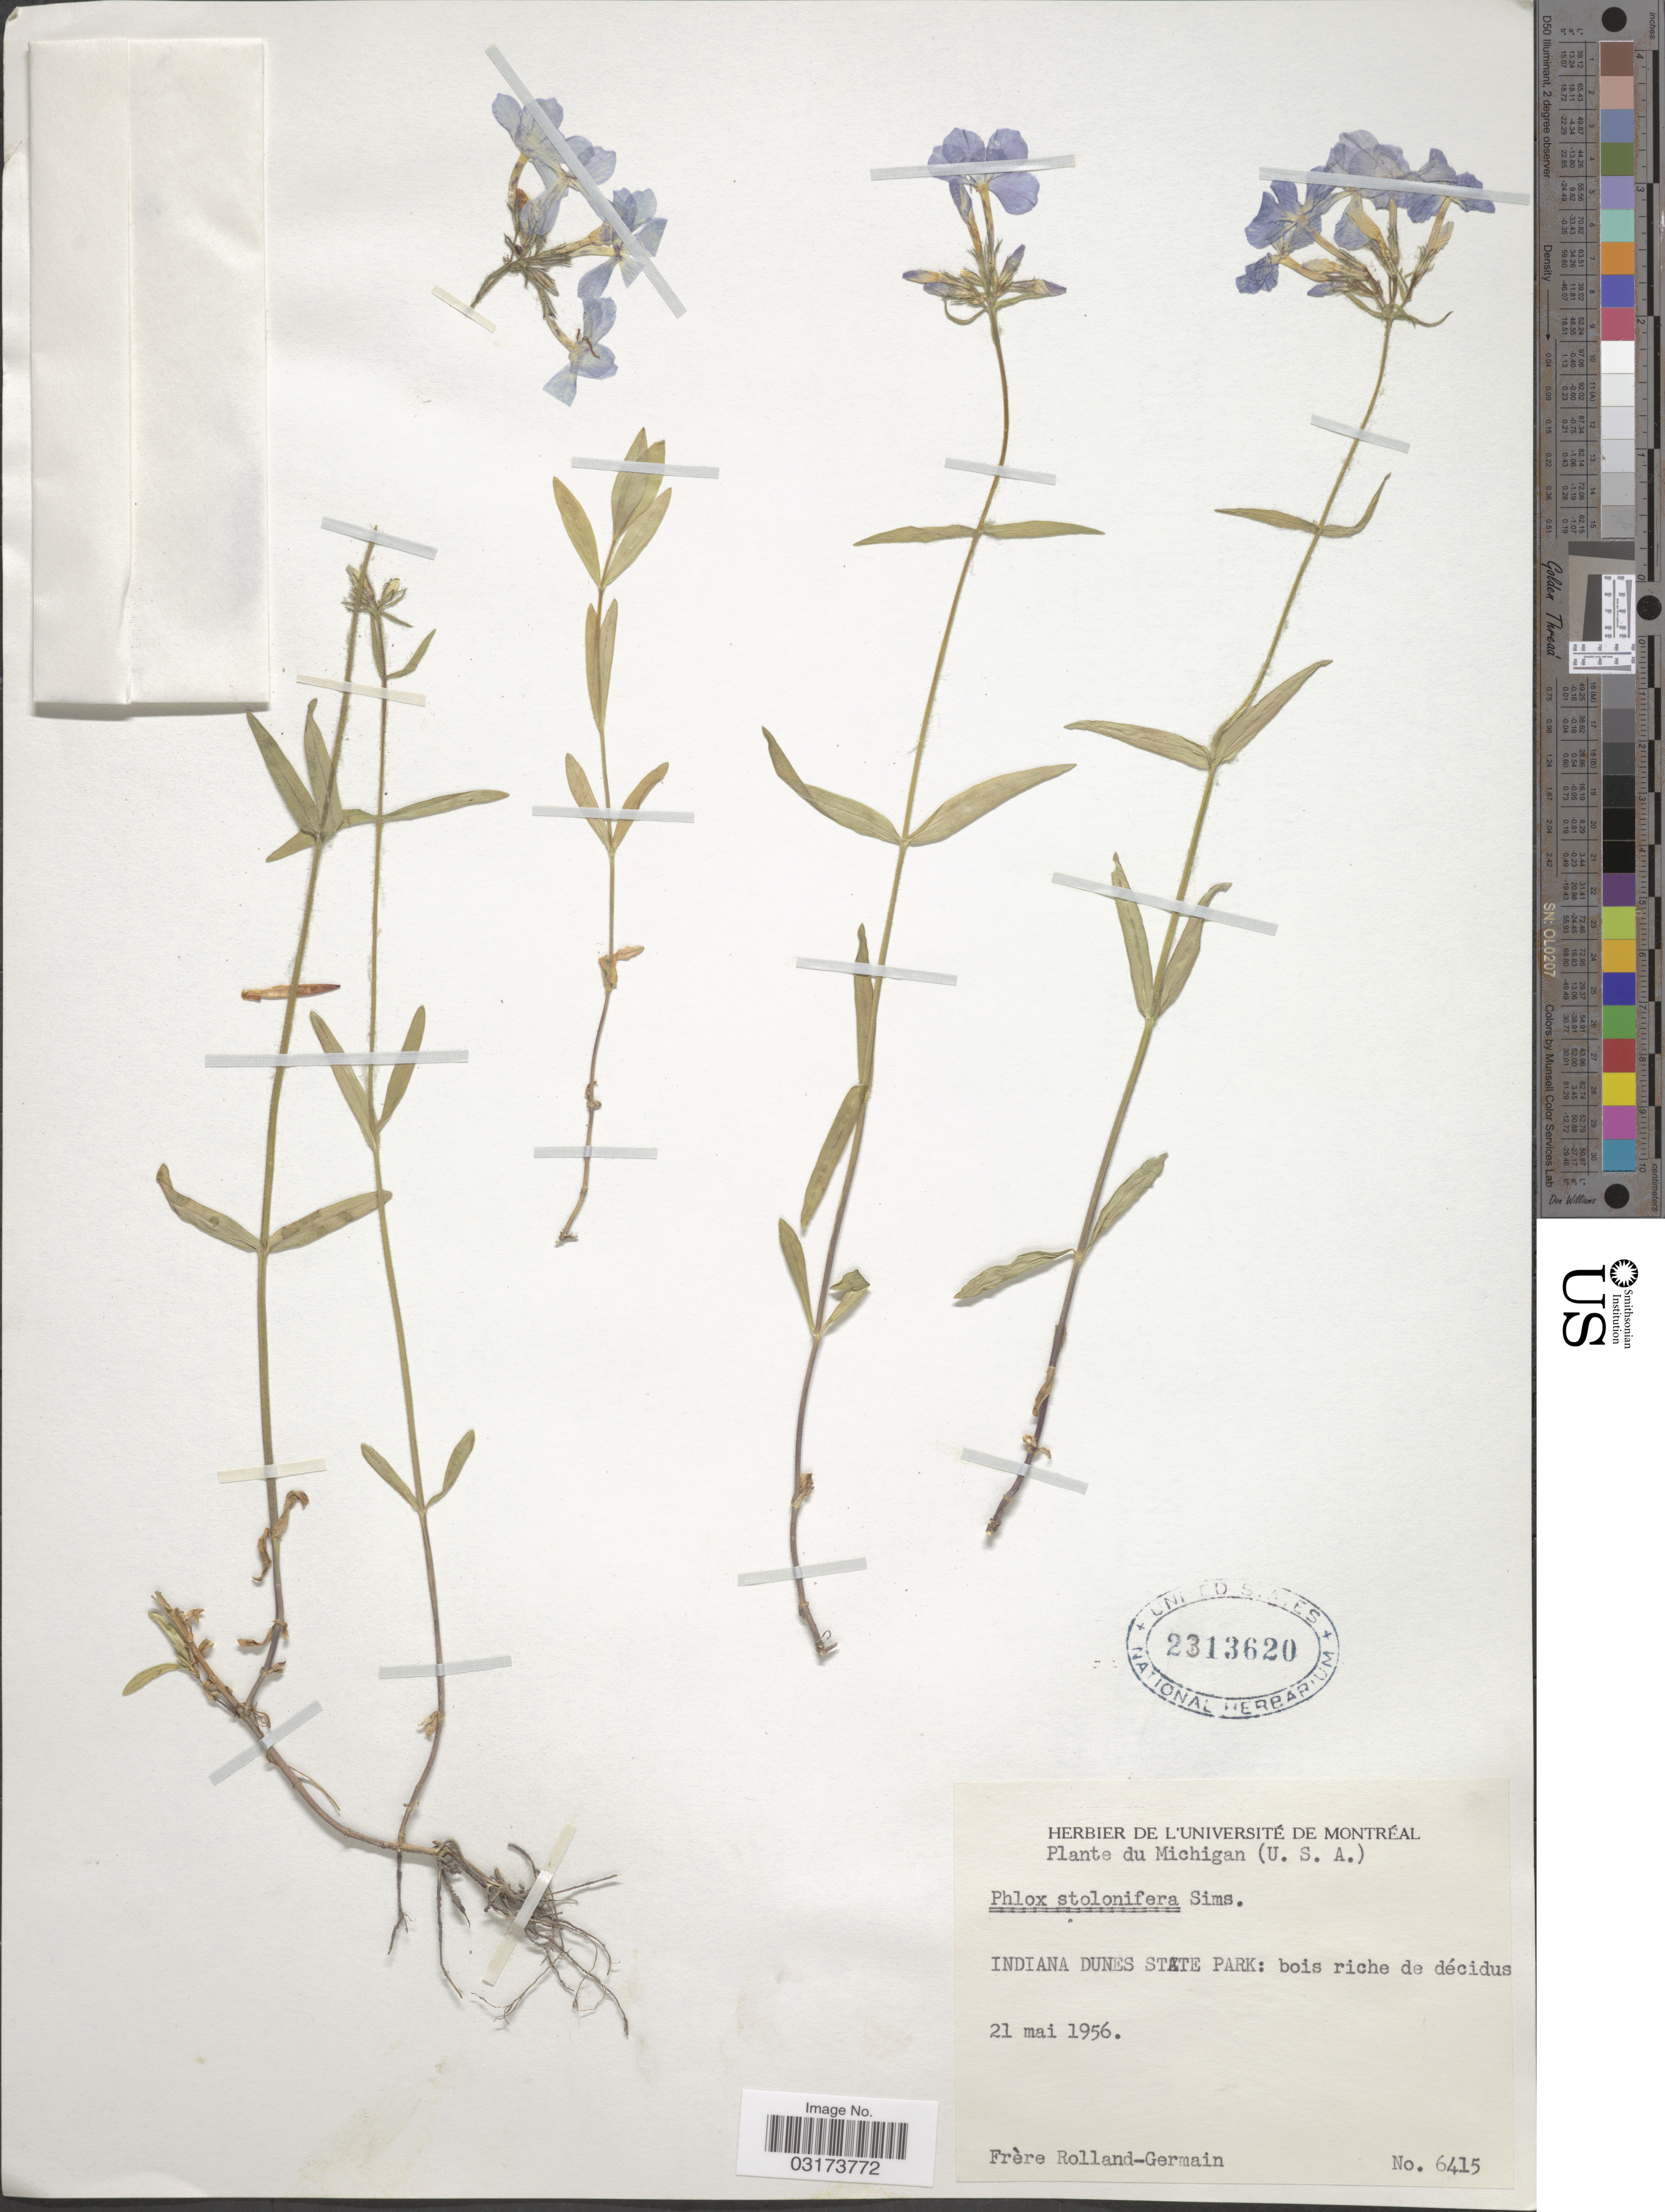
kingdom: Plantae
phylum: Tracheophyta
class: Magnoliopsida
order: Ericales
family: Polemoniaceae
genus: Phlox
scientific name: Phlox divaricata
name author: L.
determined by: Mayfield, M. H.; Ferguson, C. J.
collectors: Rolland-Germain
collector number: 6415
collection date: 1956-05-21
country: United States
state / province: Michigan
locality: Indiana Dunes State Park.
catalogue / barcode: US 2313620